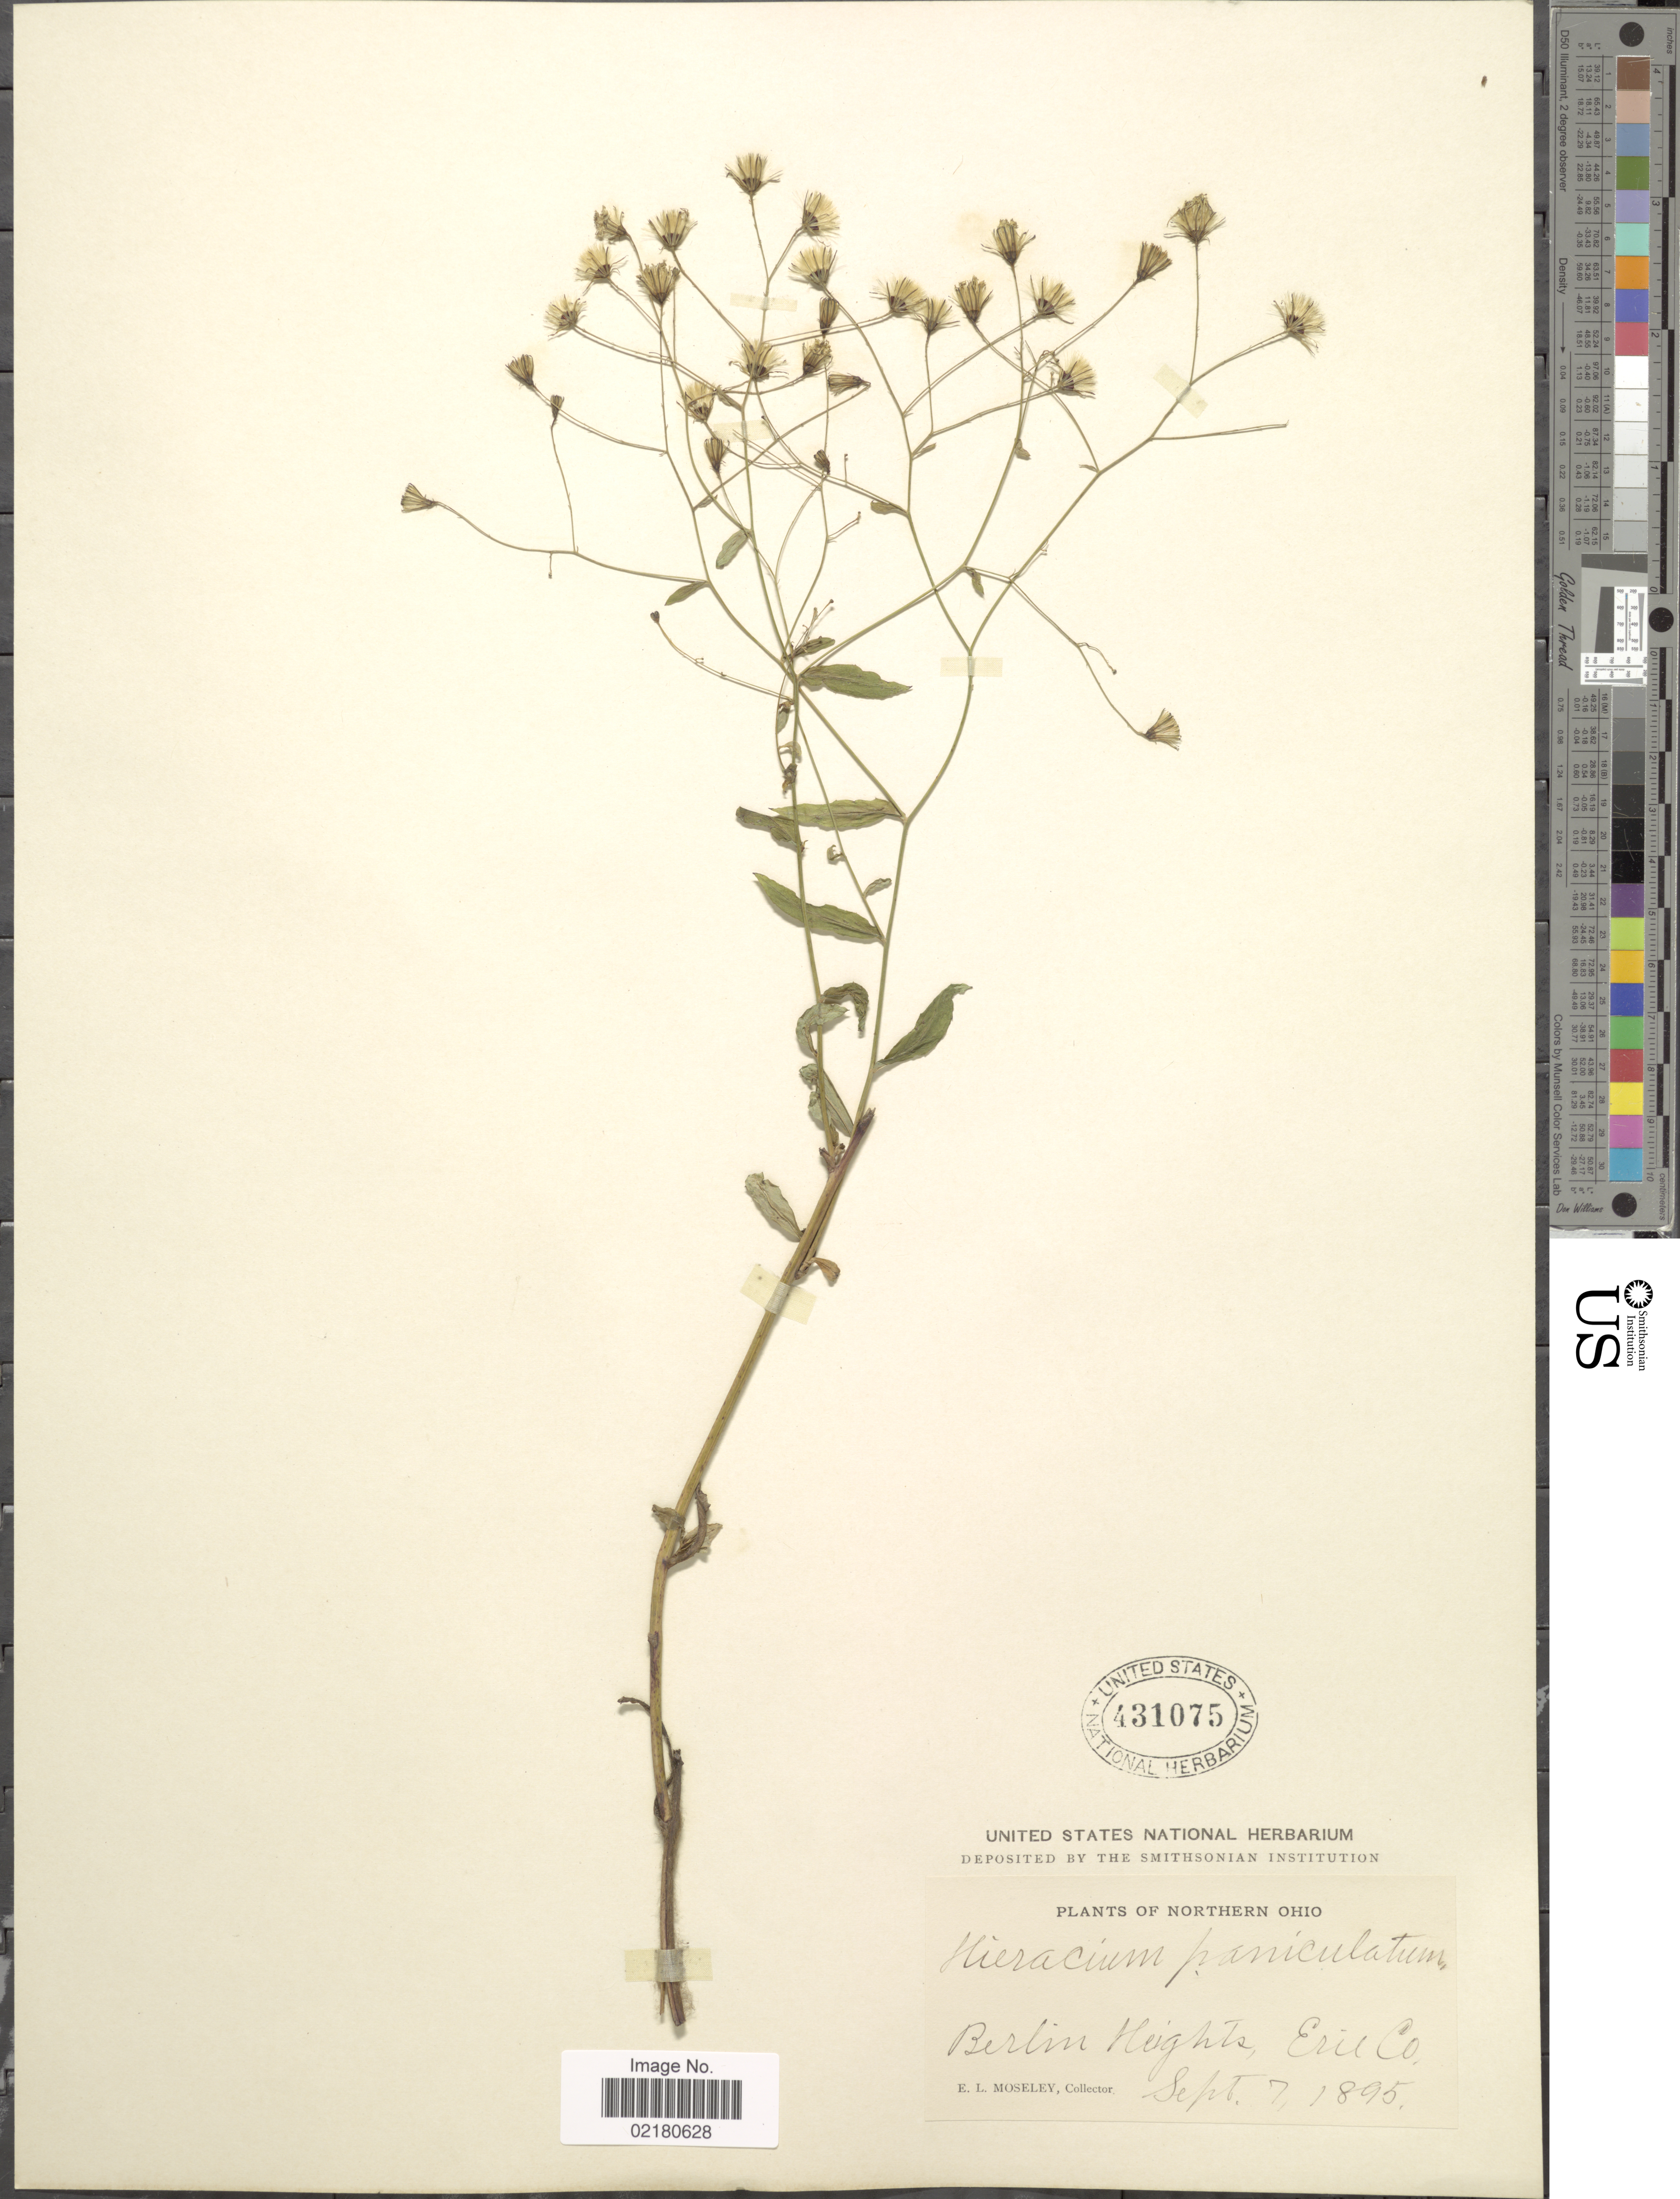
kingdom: Plantae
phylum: Tracheophyta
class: Magnoliopsida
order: Asterales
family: Asteraceae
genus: Hieracium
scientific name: Hieracium paniculatum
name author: L.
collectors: E. Moseley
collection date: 1895-09-07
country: United States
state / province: Ohio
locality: Berlin Heights Erie Co.; Northern Ohio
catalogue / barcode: US 431075